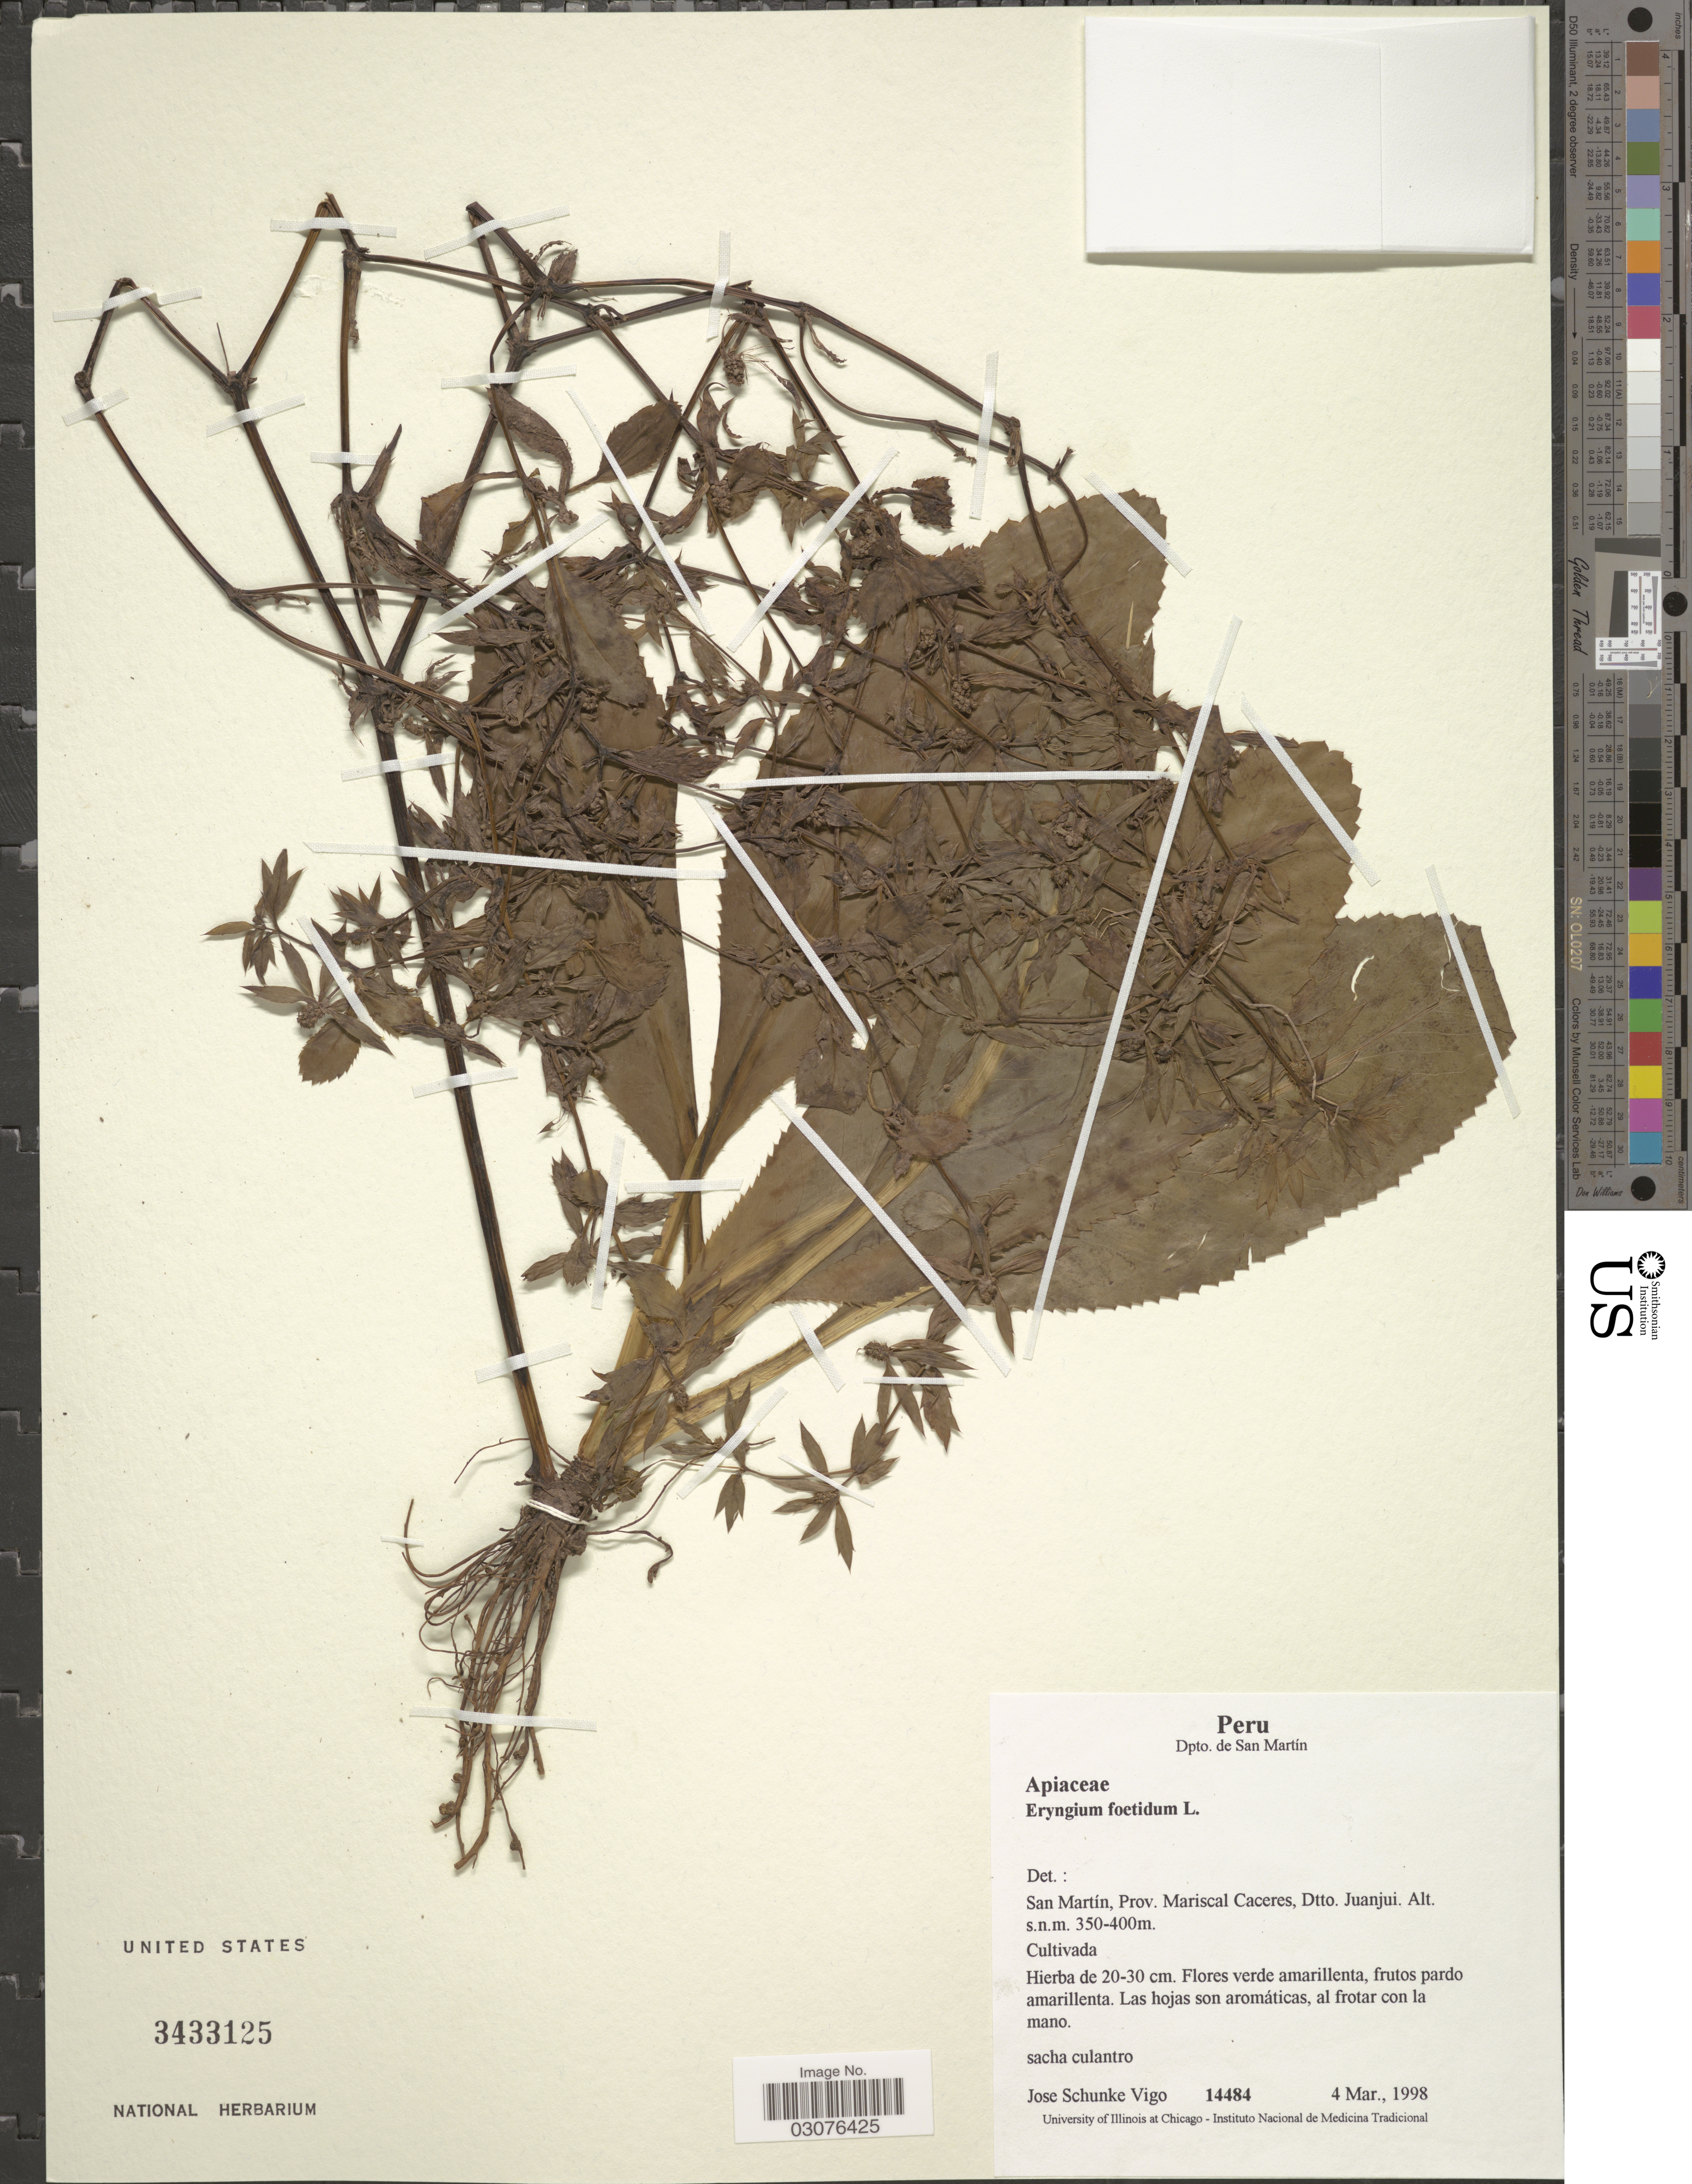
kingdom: Plantae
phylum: Tracheophyta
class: Magnoliopsida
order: Apiales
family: Apiaceae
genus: Eryngium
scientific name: Eryngium foetidum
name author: L.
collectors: J. Schunke Vigo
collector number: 14484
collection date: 1998-03-04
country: Peru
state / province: San Martín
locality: Dpto. San Martín. Prov. Mariscal Caceres, Dtto. Juanjui.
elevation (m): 350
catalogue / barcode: US 3433125